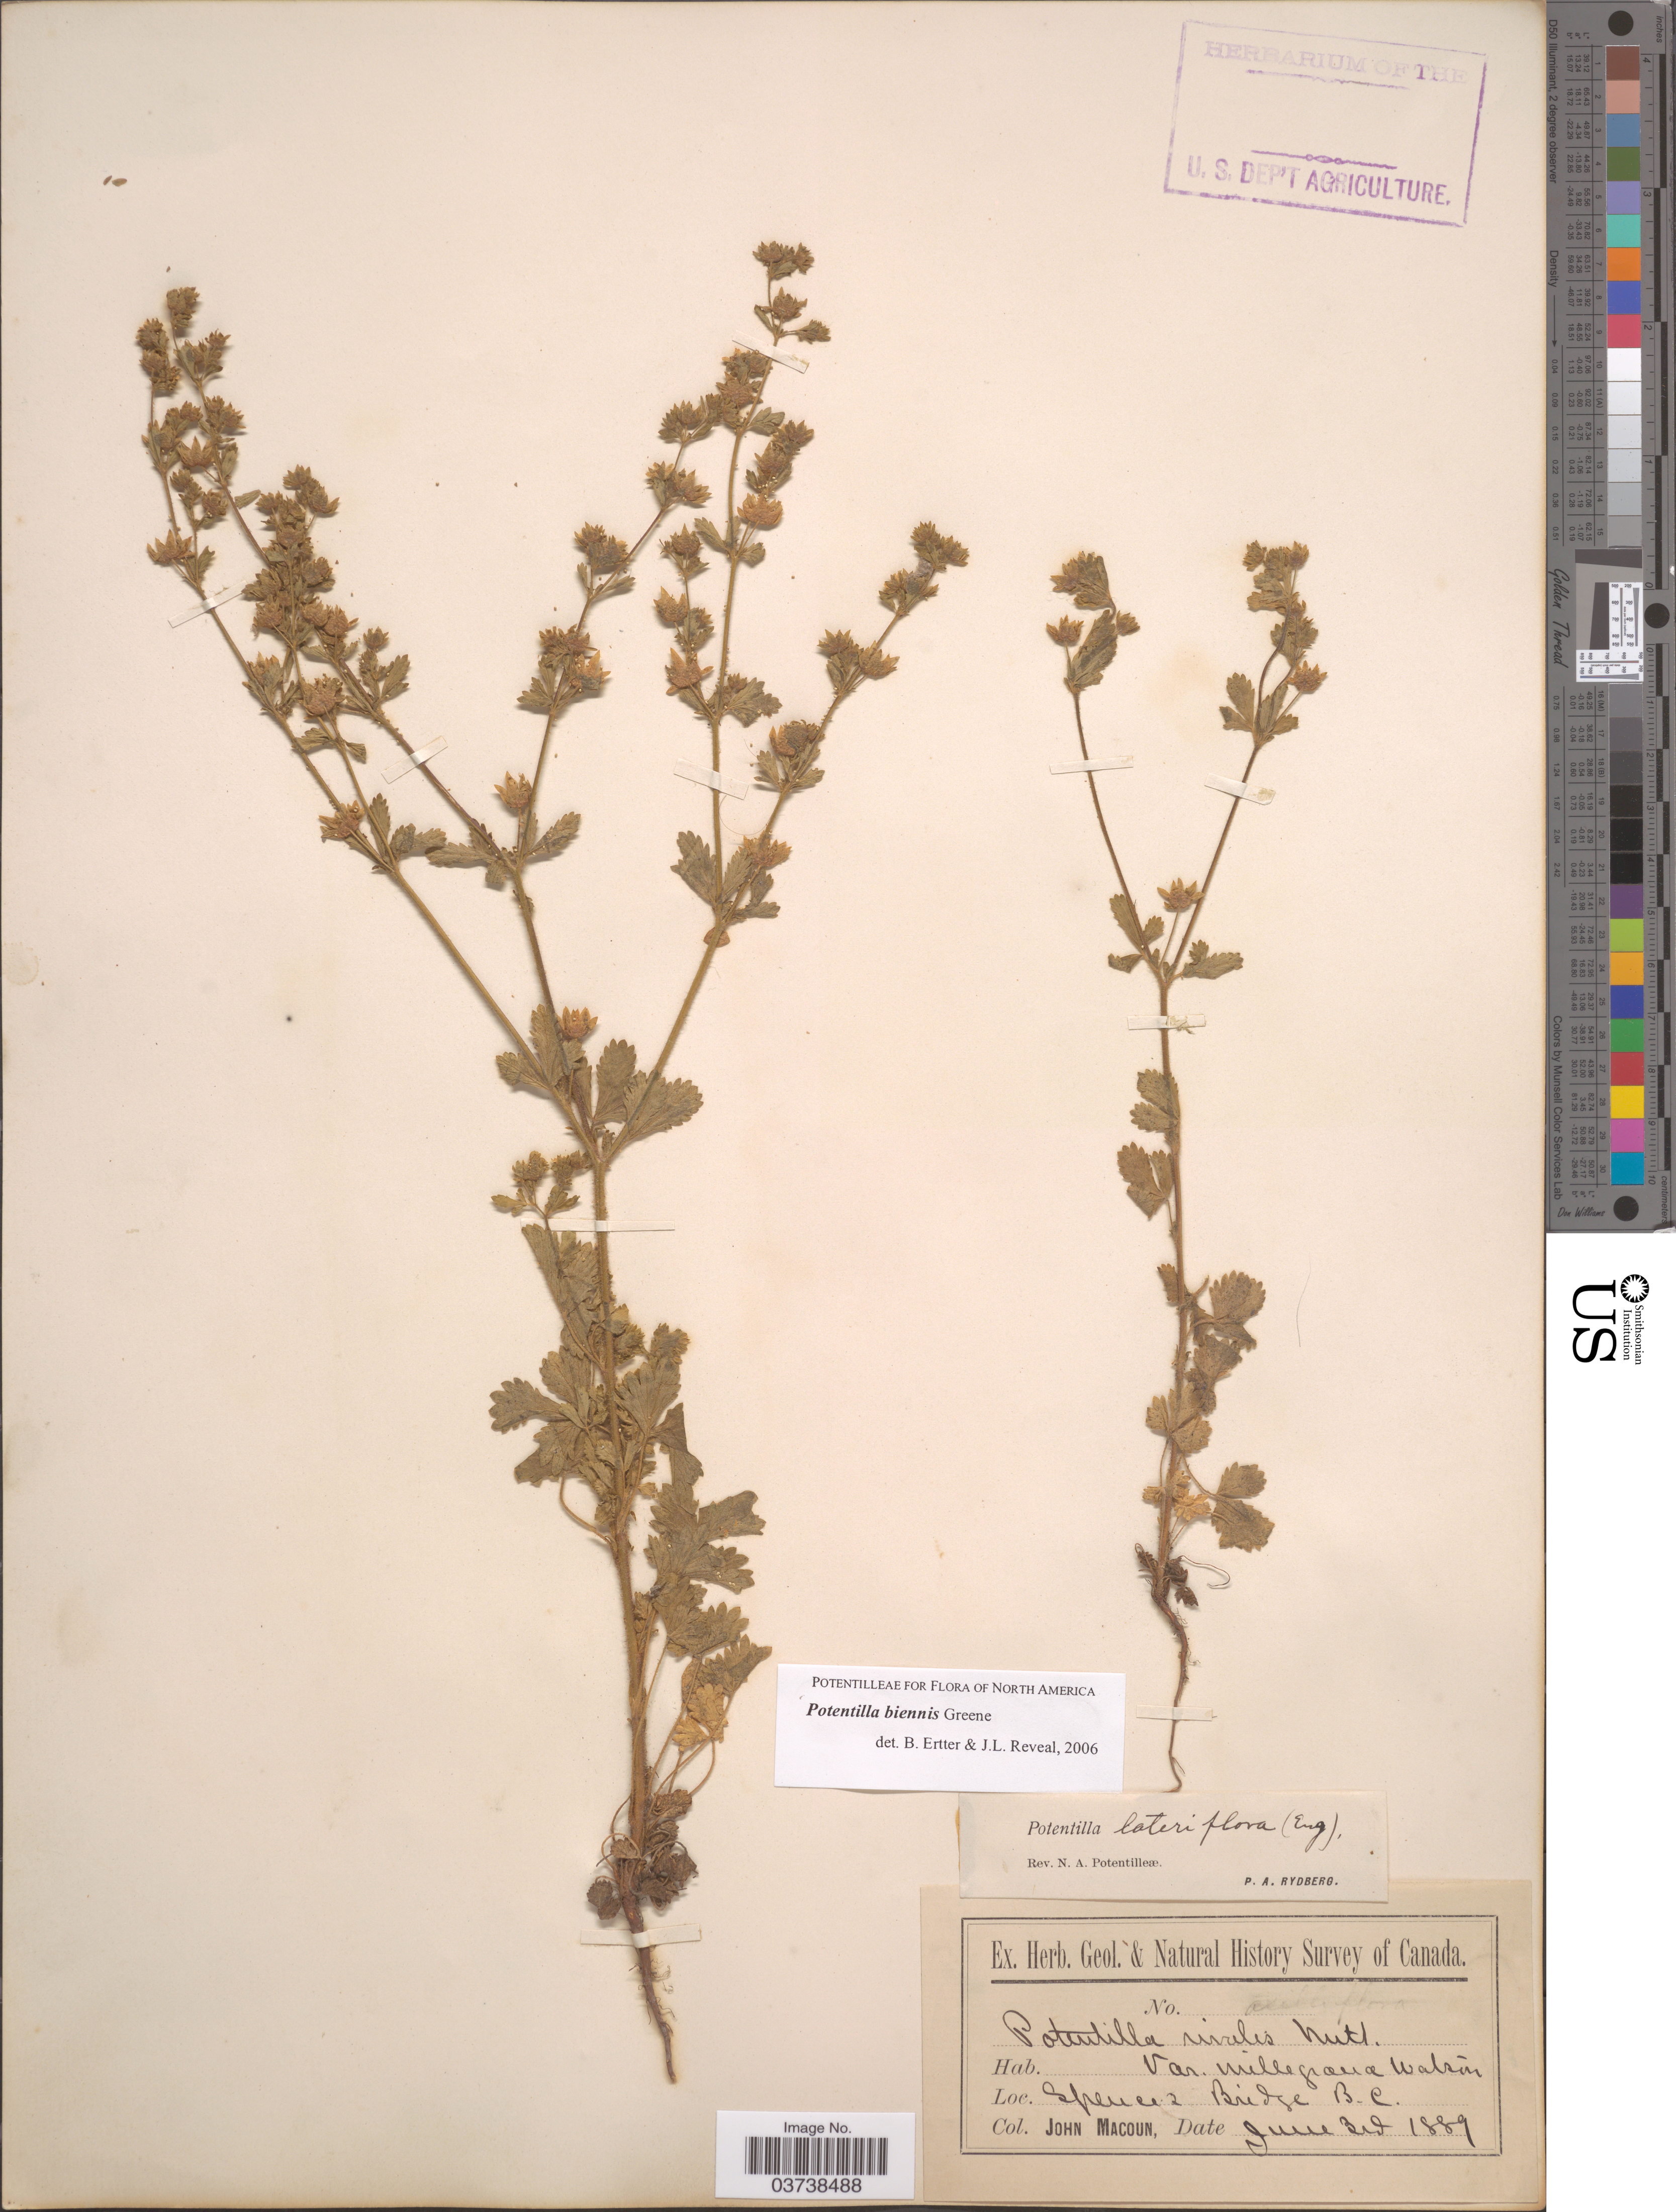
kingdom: Plantae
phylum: Tracheophyta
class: Magnoliopsida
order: Rosales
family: Rosaceae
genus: Potentilla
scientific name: Potentilla biennis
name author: Greene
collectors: J. Macoun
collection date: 1889-06-03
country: Canada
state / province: British Columbia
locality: Spruce Bridge.